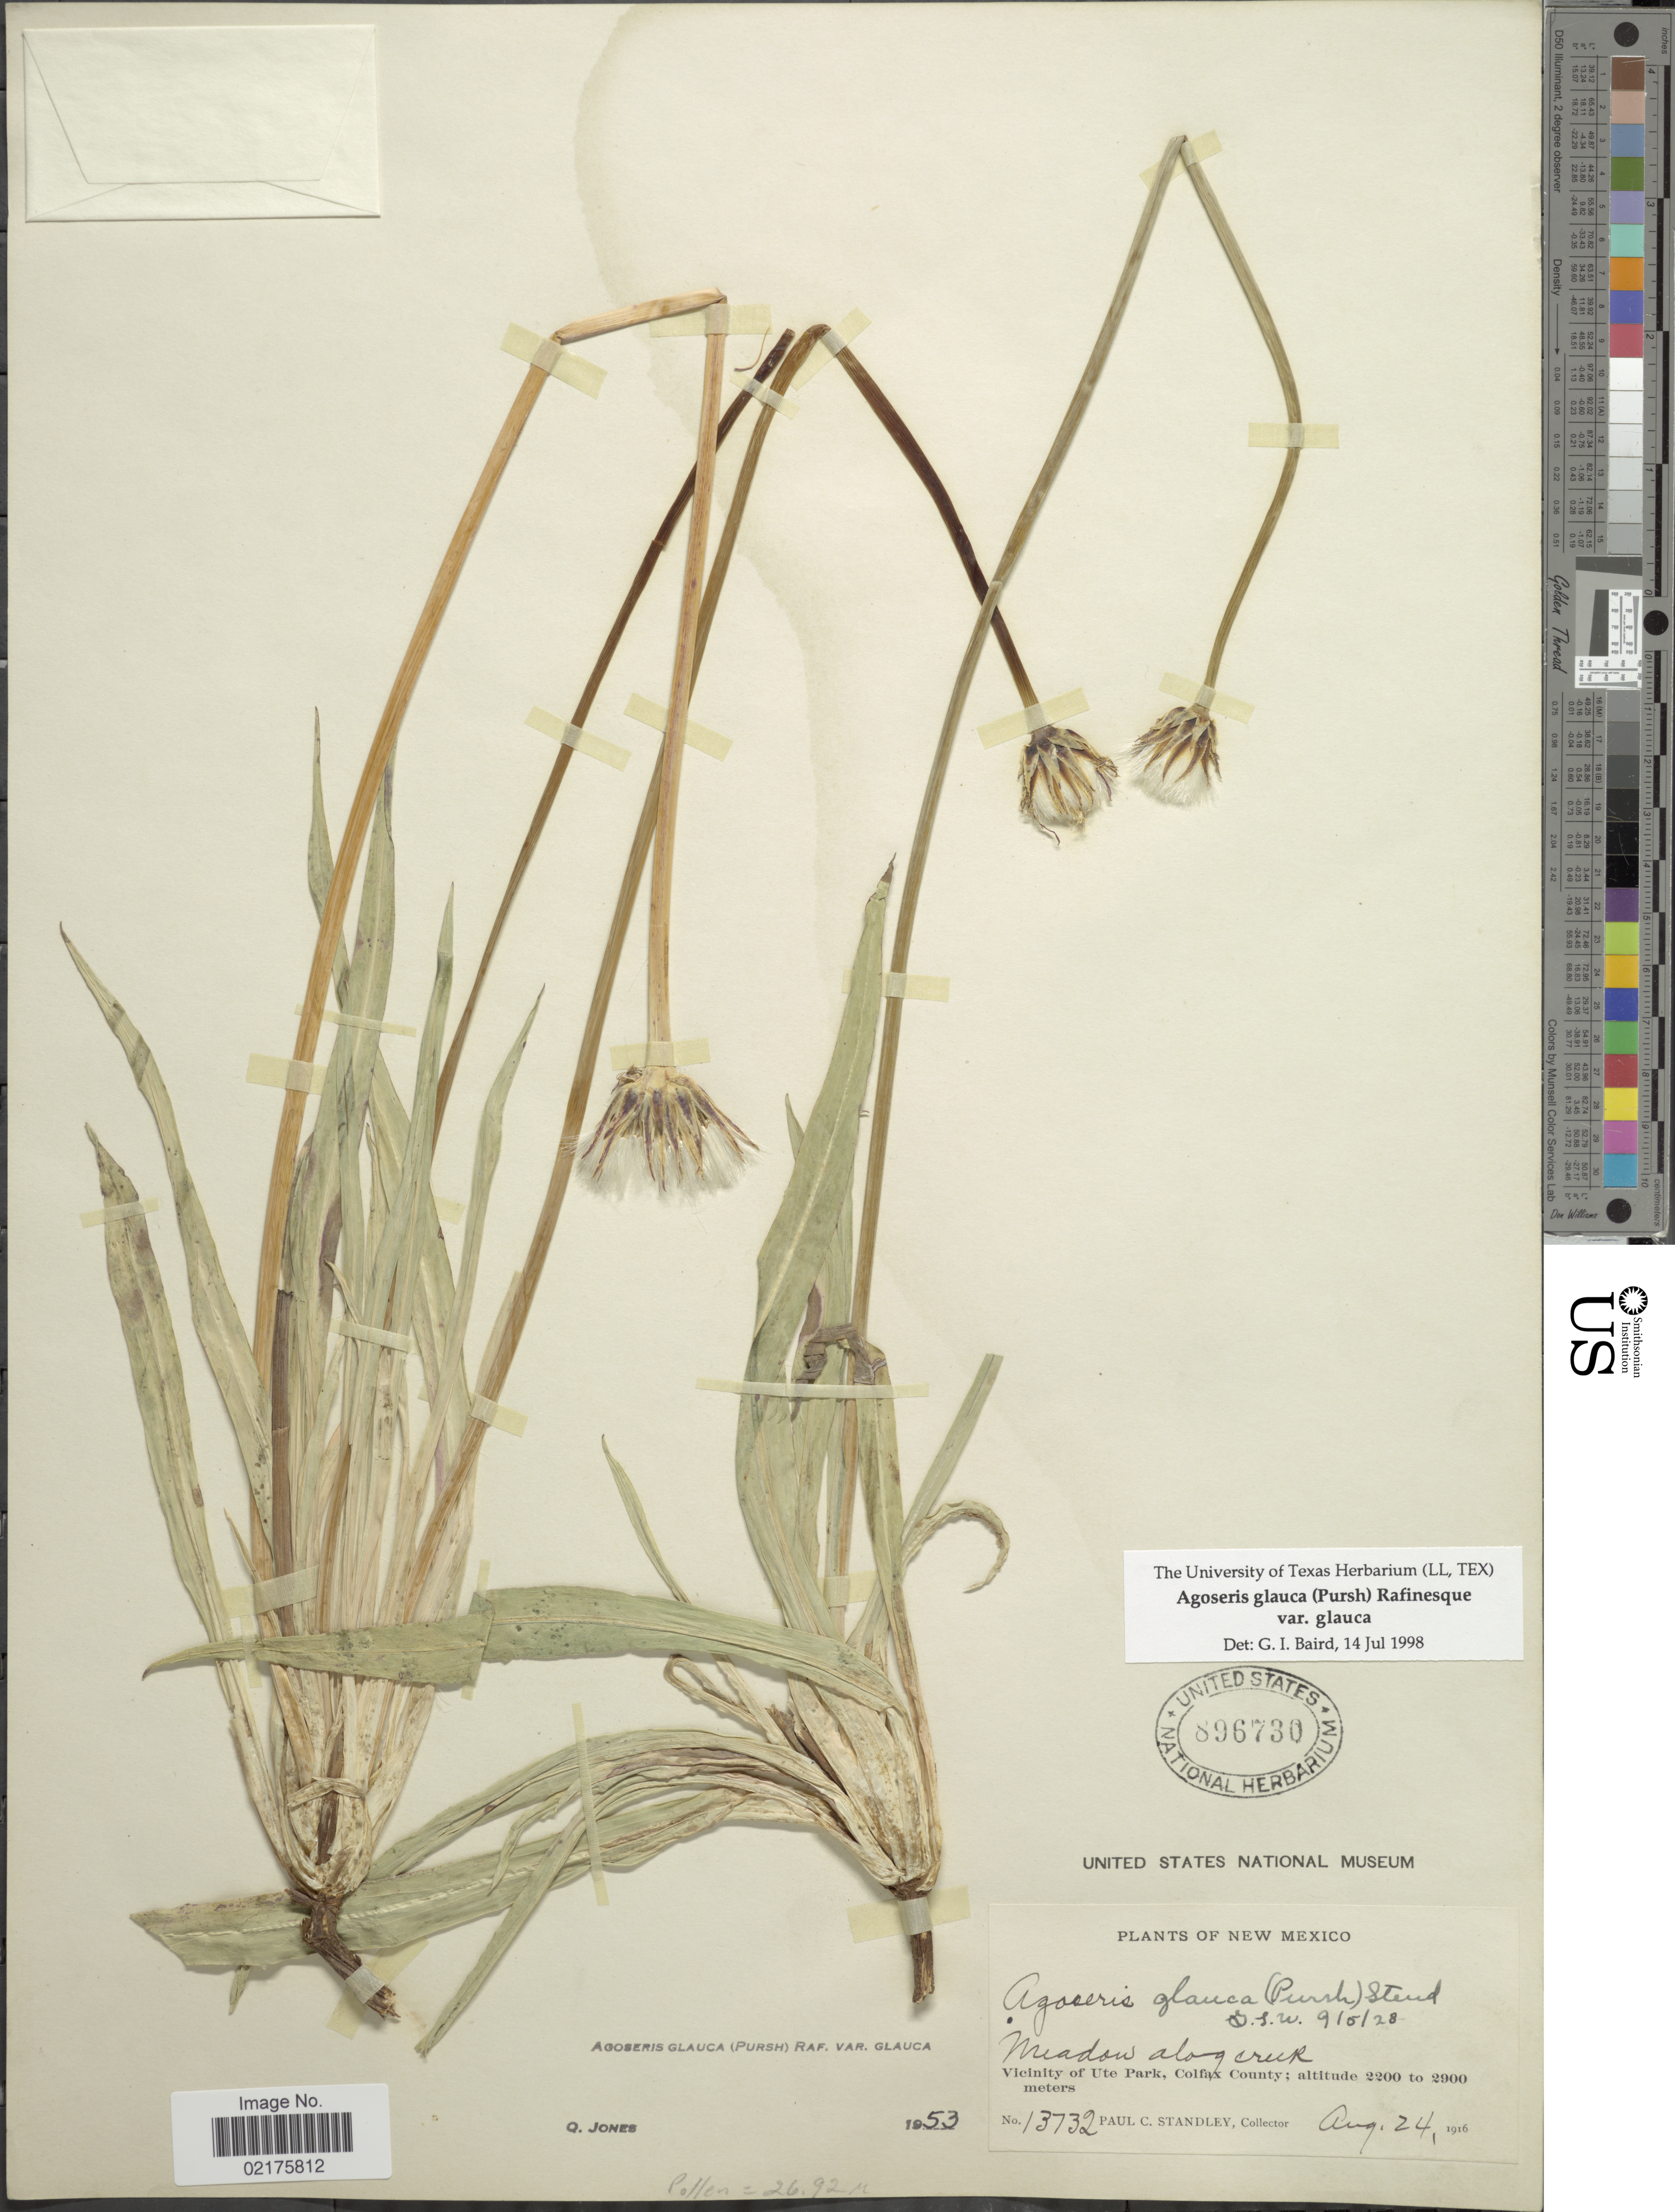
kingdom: Plantae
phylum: Tracheophyta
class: Magnoliopsida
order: Asterales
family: Asteraceae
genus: Agoseris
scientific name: Agoseris glauca var. glauca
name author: (Pursh) Raf.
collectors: P. C. Standley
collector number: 13732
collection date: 1916-08-24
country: United States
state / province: New Mexico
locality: Meadow along Creek, Vicinity of Ute Park, Colfax County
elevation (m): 2200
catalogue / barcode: US 896730